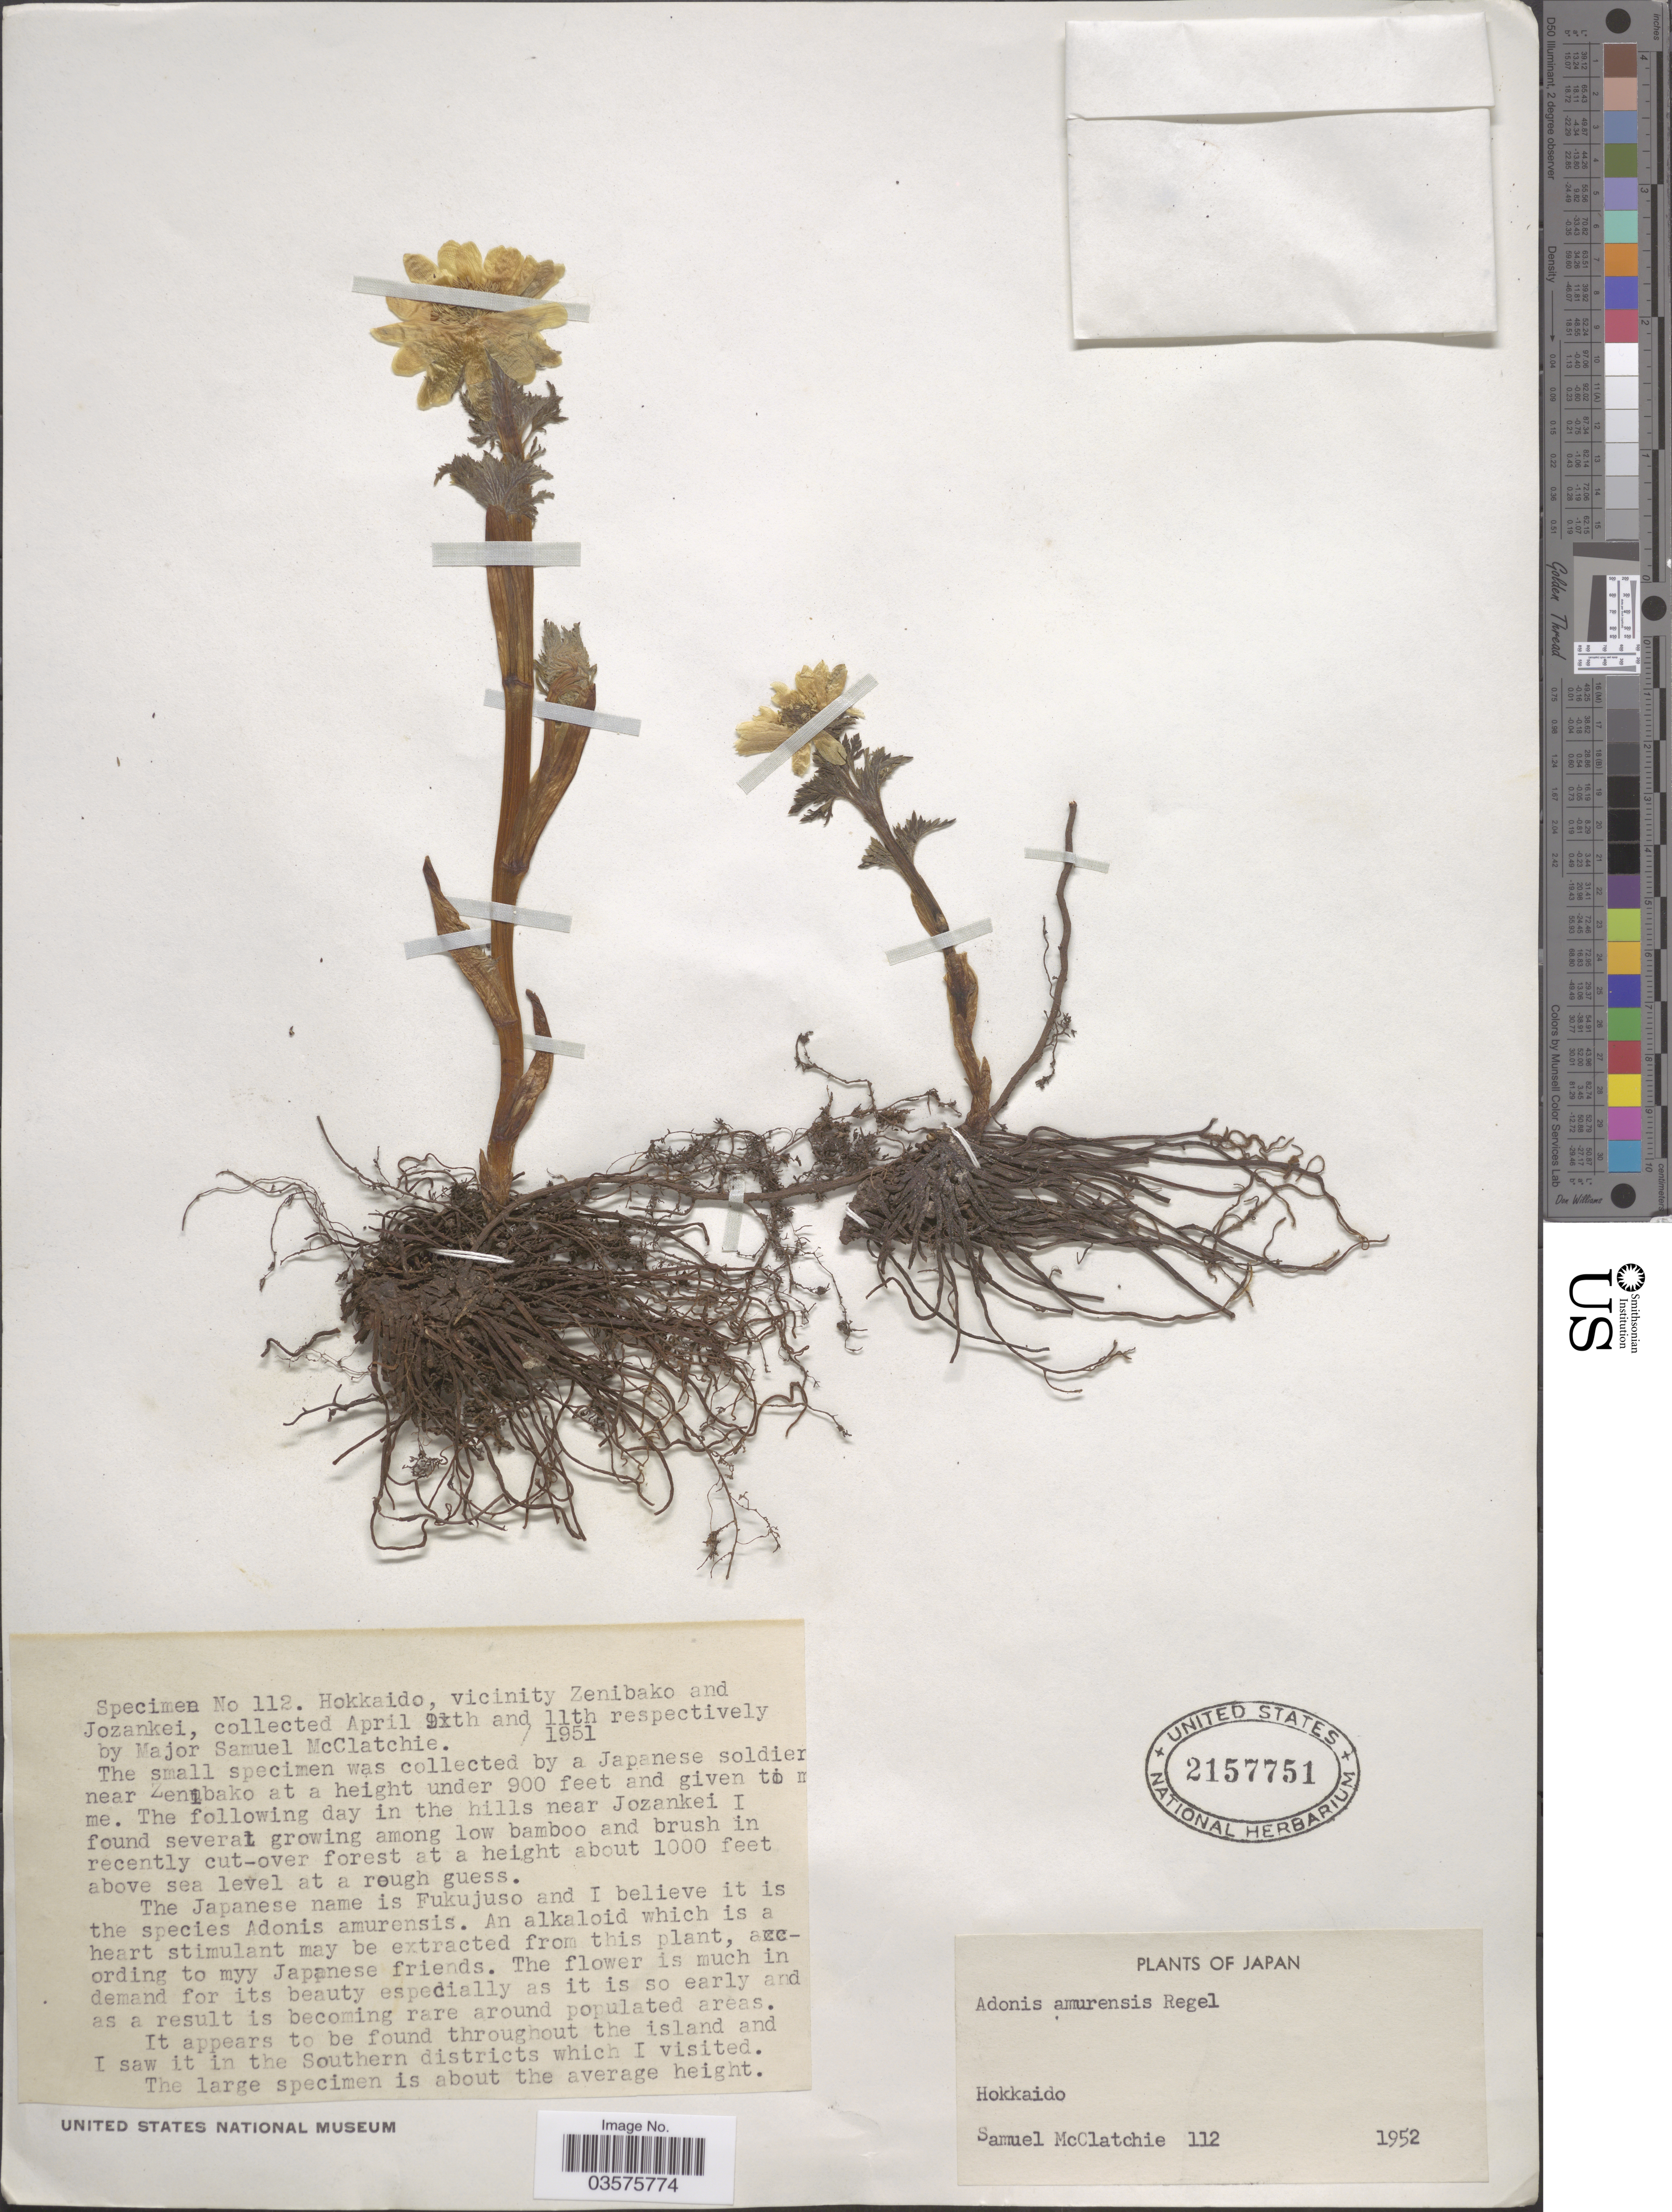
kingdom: Plantae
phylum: Tracheophyta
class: Magnoliopsida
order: Ranunculales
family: Ranunculaceae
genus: Adonis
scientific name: Adonis amurensis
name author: Regel & Radde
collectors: S. McClatchie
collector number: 112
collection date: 1952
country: Japan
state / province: Hokkaidō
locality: Vicinity Zenibako and Jozankei.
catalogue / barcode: US 2157751